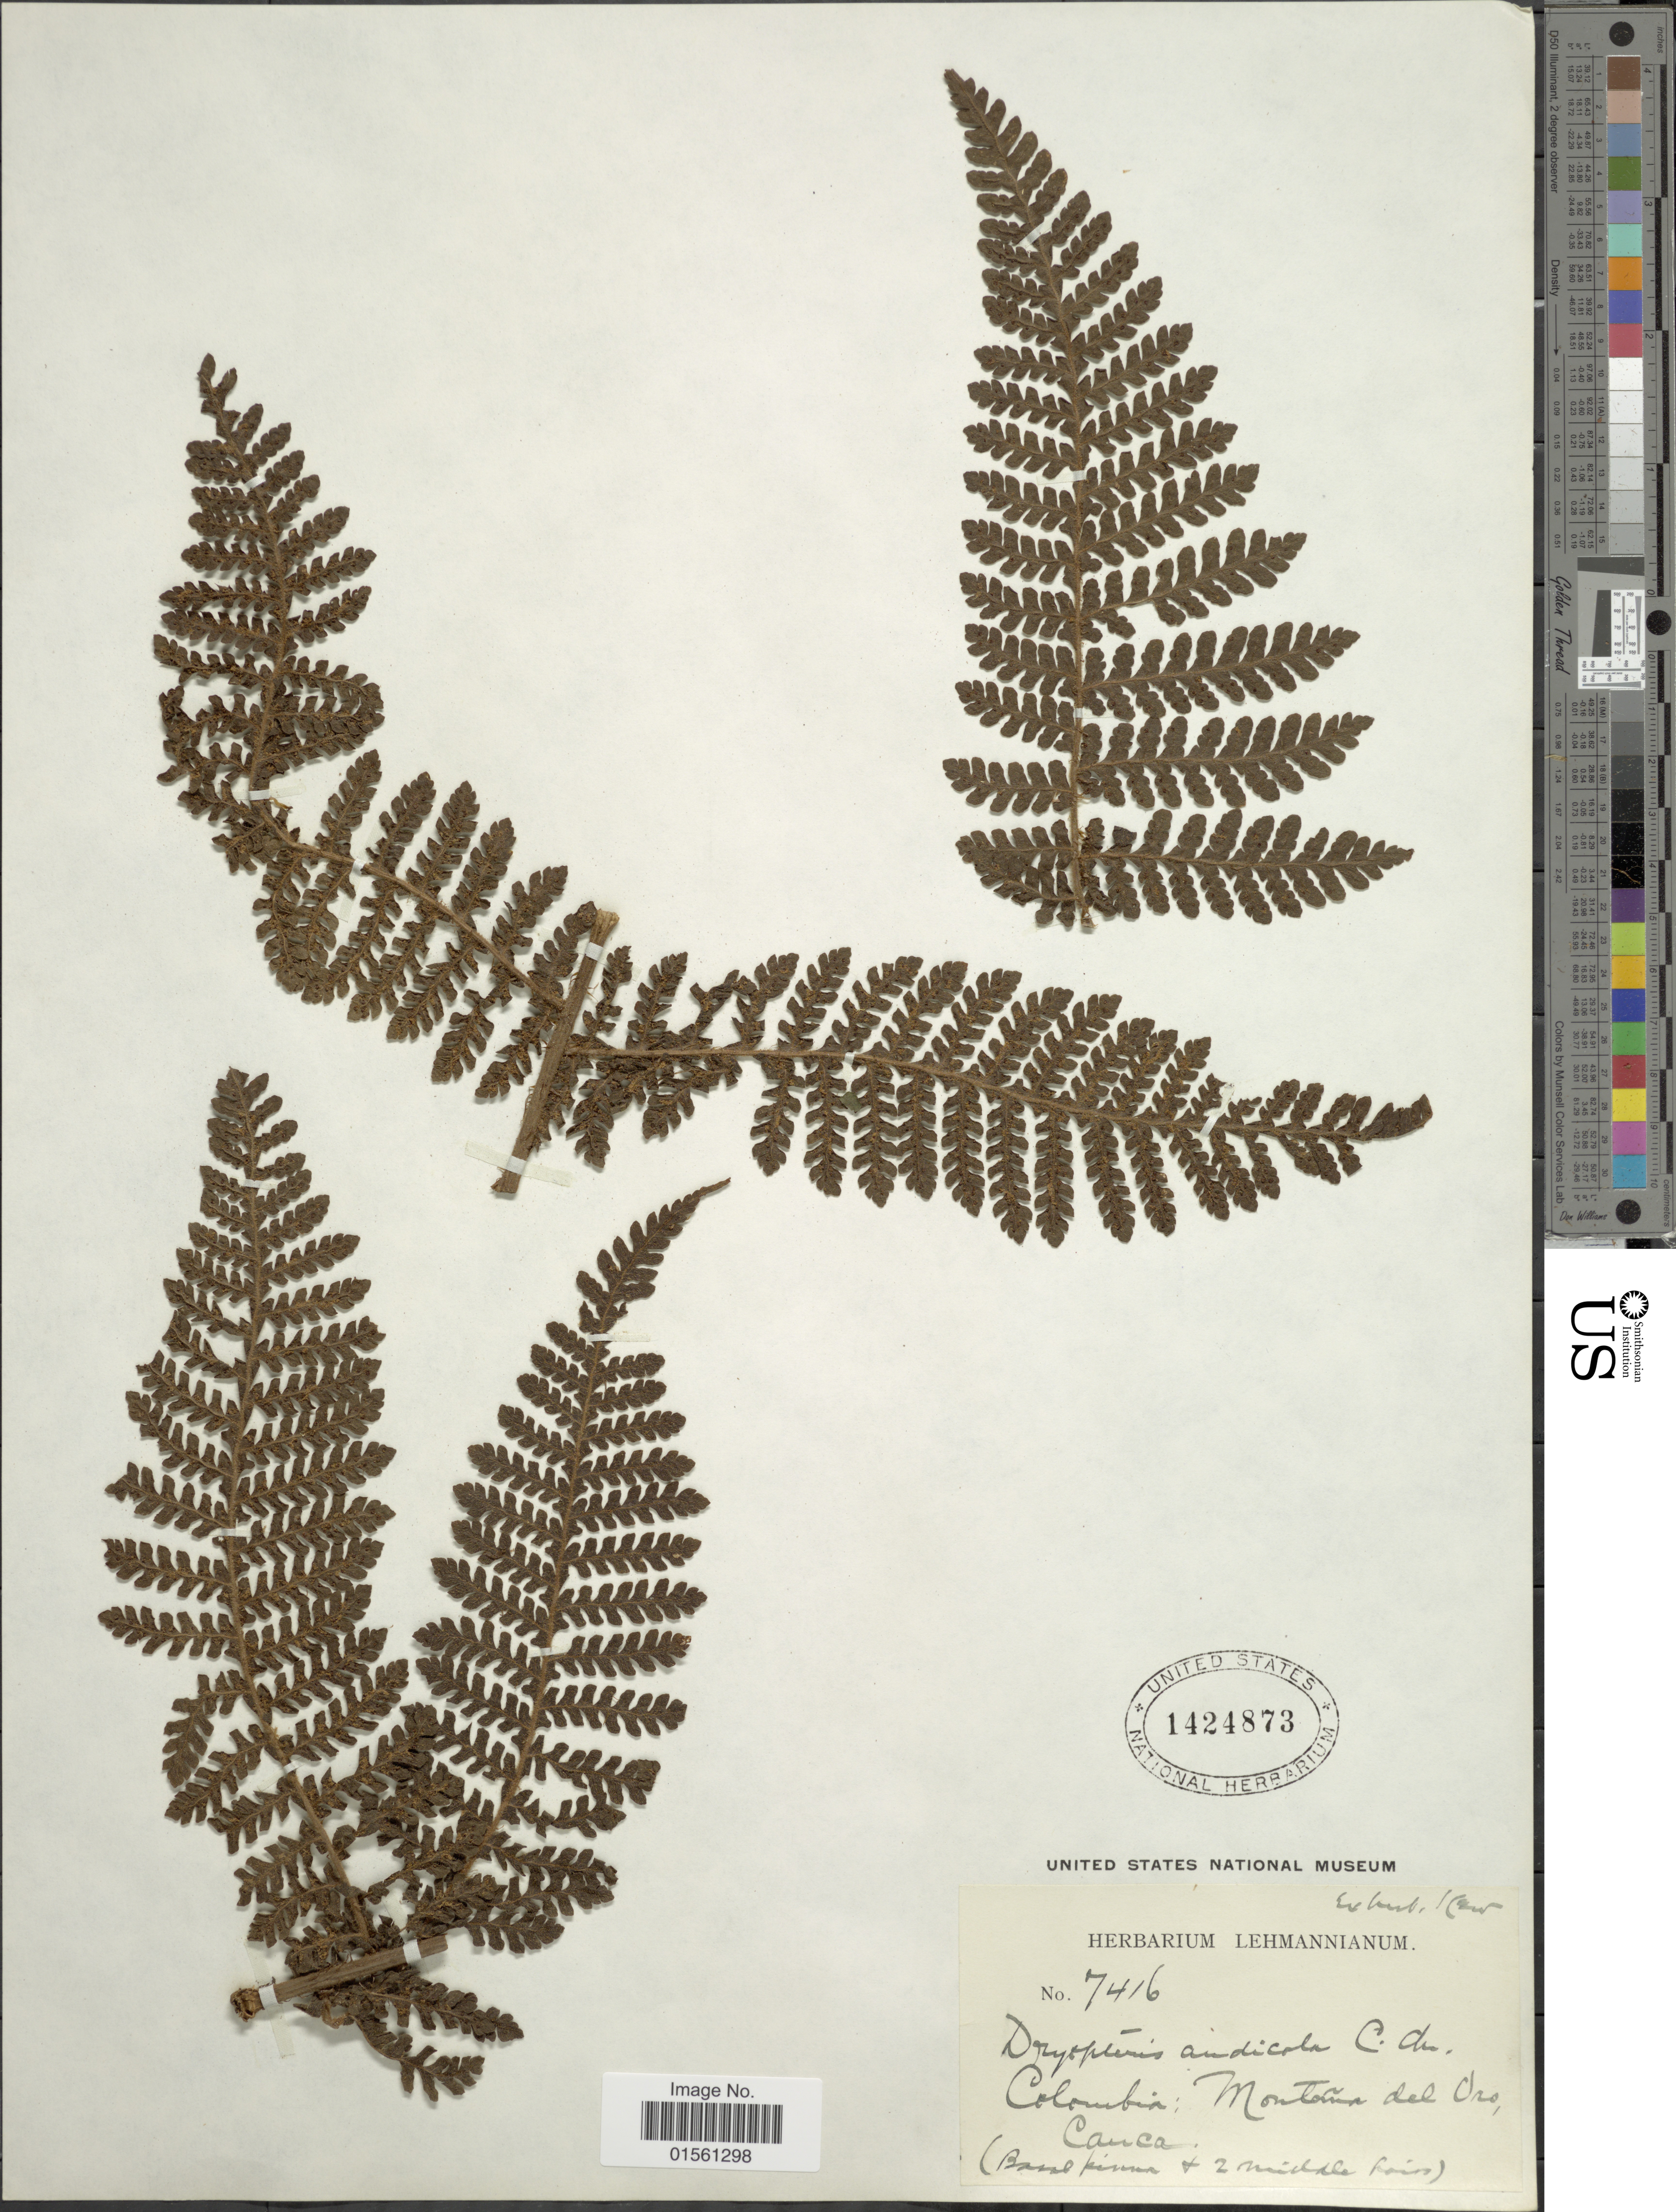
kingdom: Plantae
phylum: Tracheophyta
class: Polypodiopsida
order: Polypodiales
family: Dryopteridaceae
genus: Megalastrum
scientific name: Megalastrum andicola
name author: (C. Chr.) A.R. Sm. & R.C. Moran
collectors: ex herb. Lehmannianum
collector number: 7416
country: Colombia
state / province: Cauca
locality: Montana del Oro, Cauca.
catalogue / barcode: US 1424873